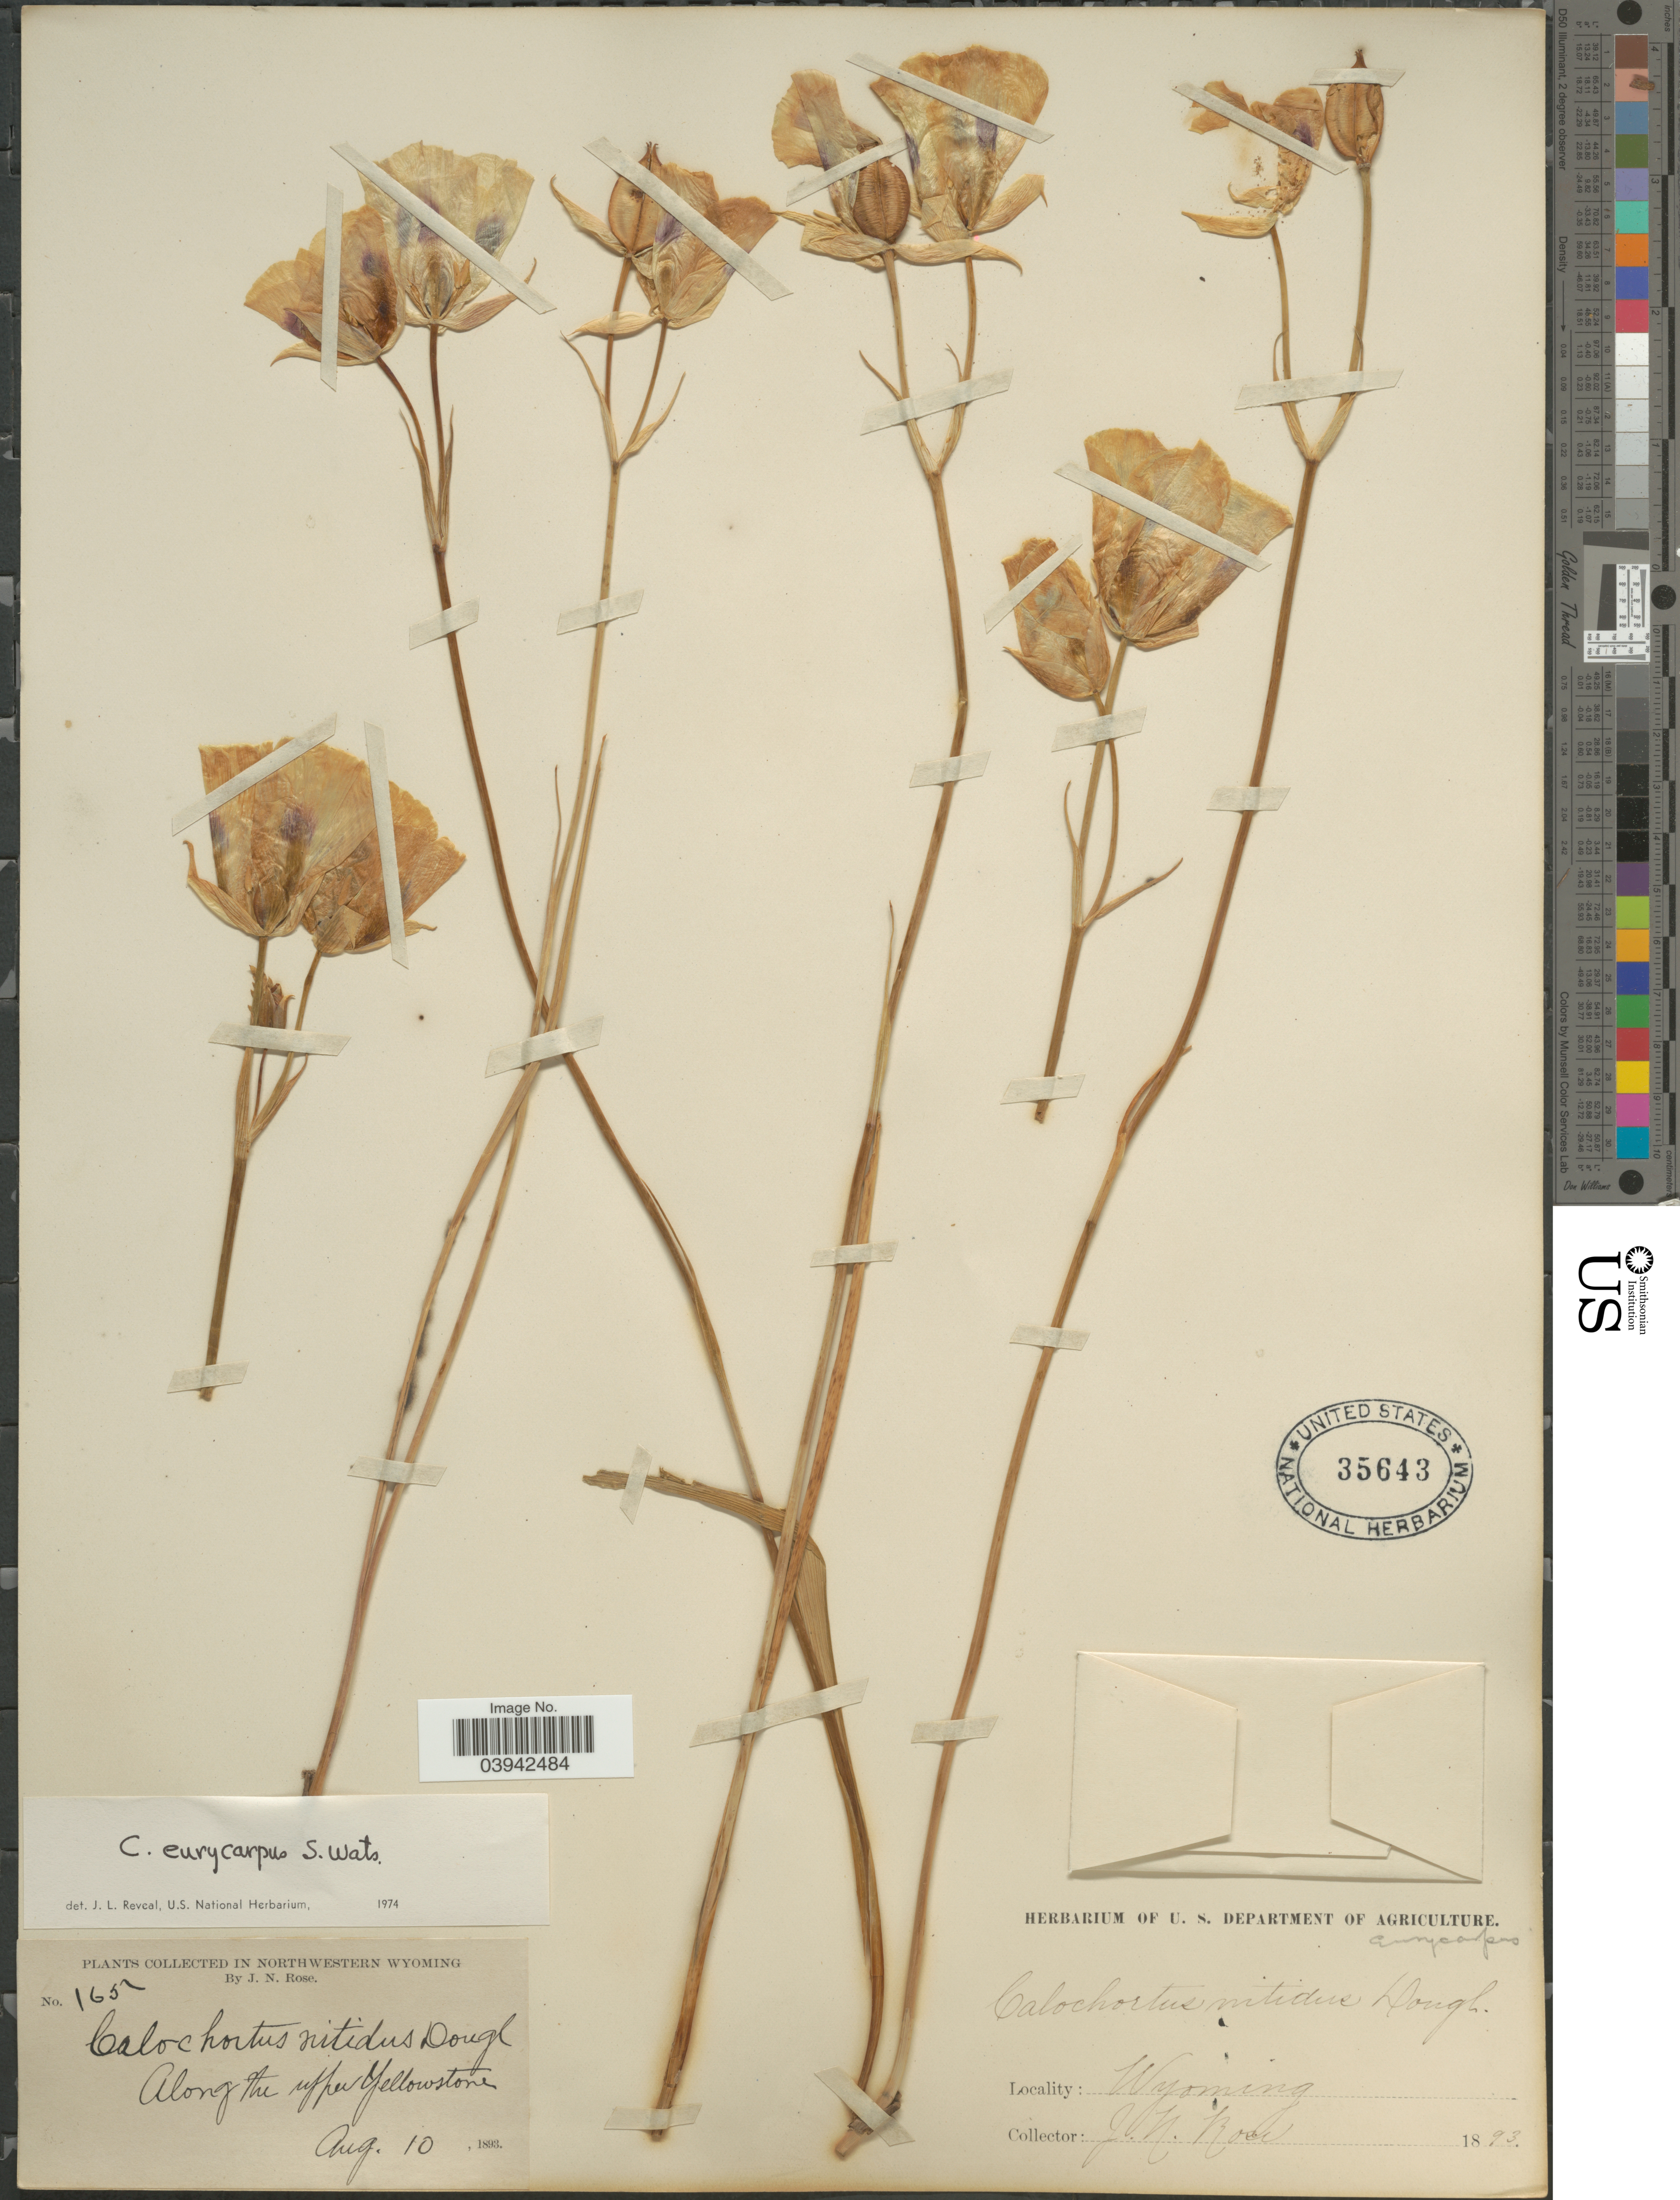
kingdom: Plantae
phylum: Tracheophyta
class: Liliopsida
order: Liliales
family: Liliaceae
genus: Calochortus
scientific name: Calochortus eurycarpus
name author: S. Watson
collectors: J. N. Rose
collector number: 165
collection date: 1893-08-10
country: United States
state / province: Wyoming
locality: Northwestern Wyoming. Along the upper Yellowstone.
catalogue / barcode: US 35643